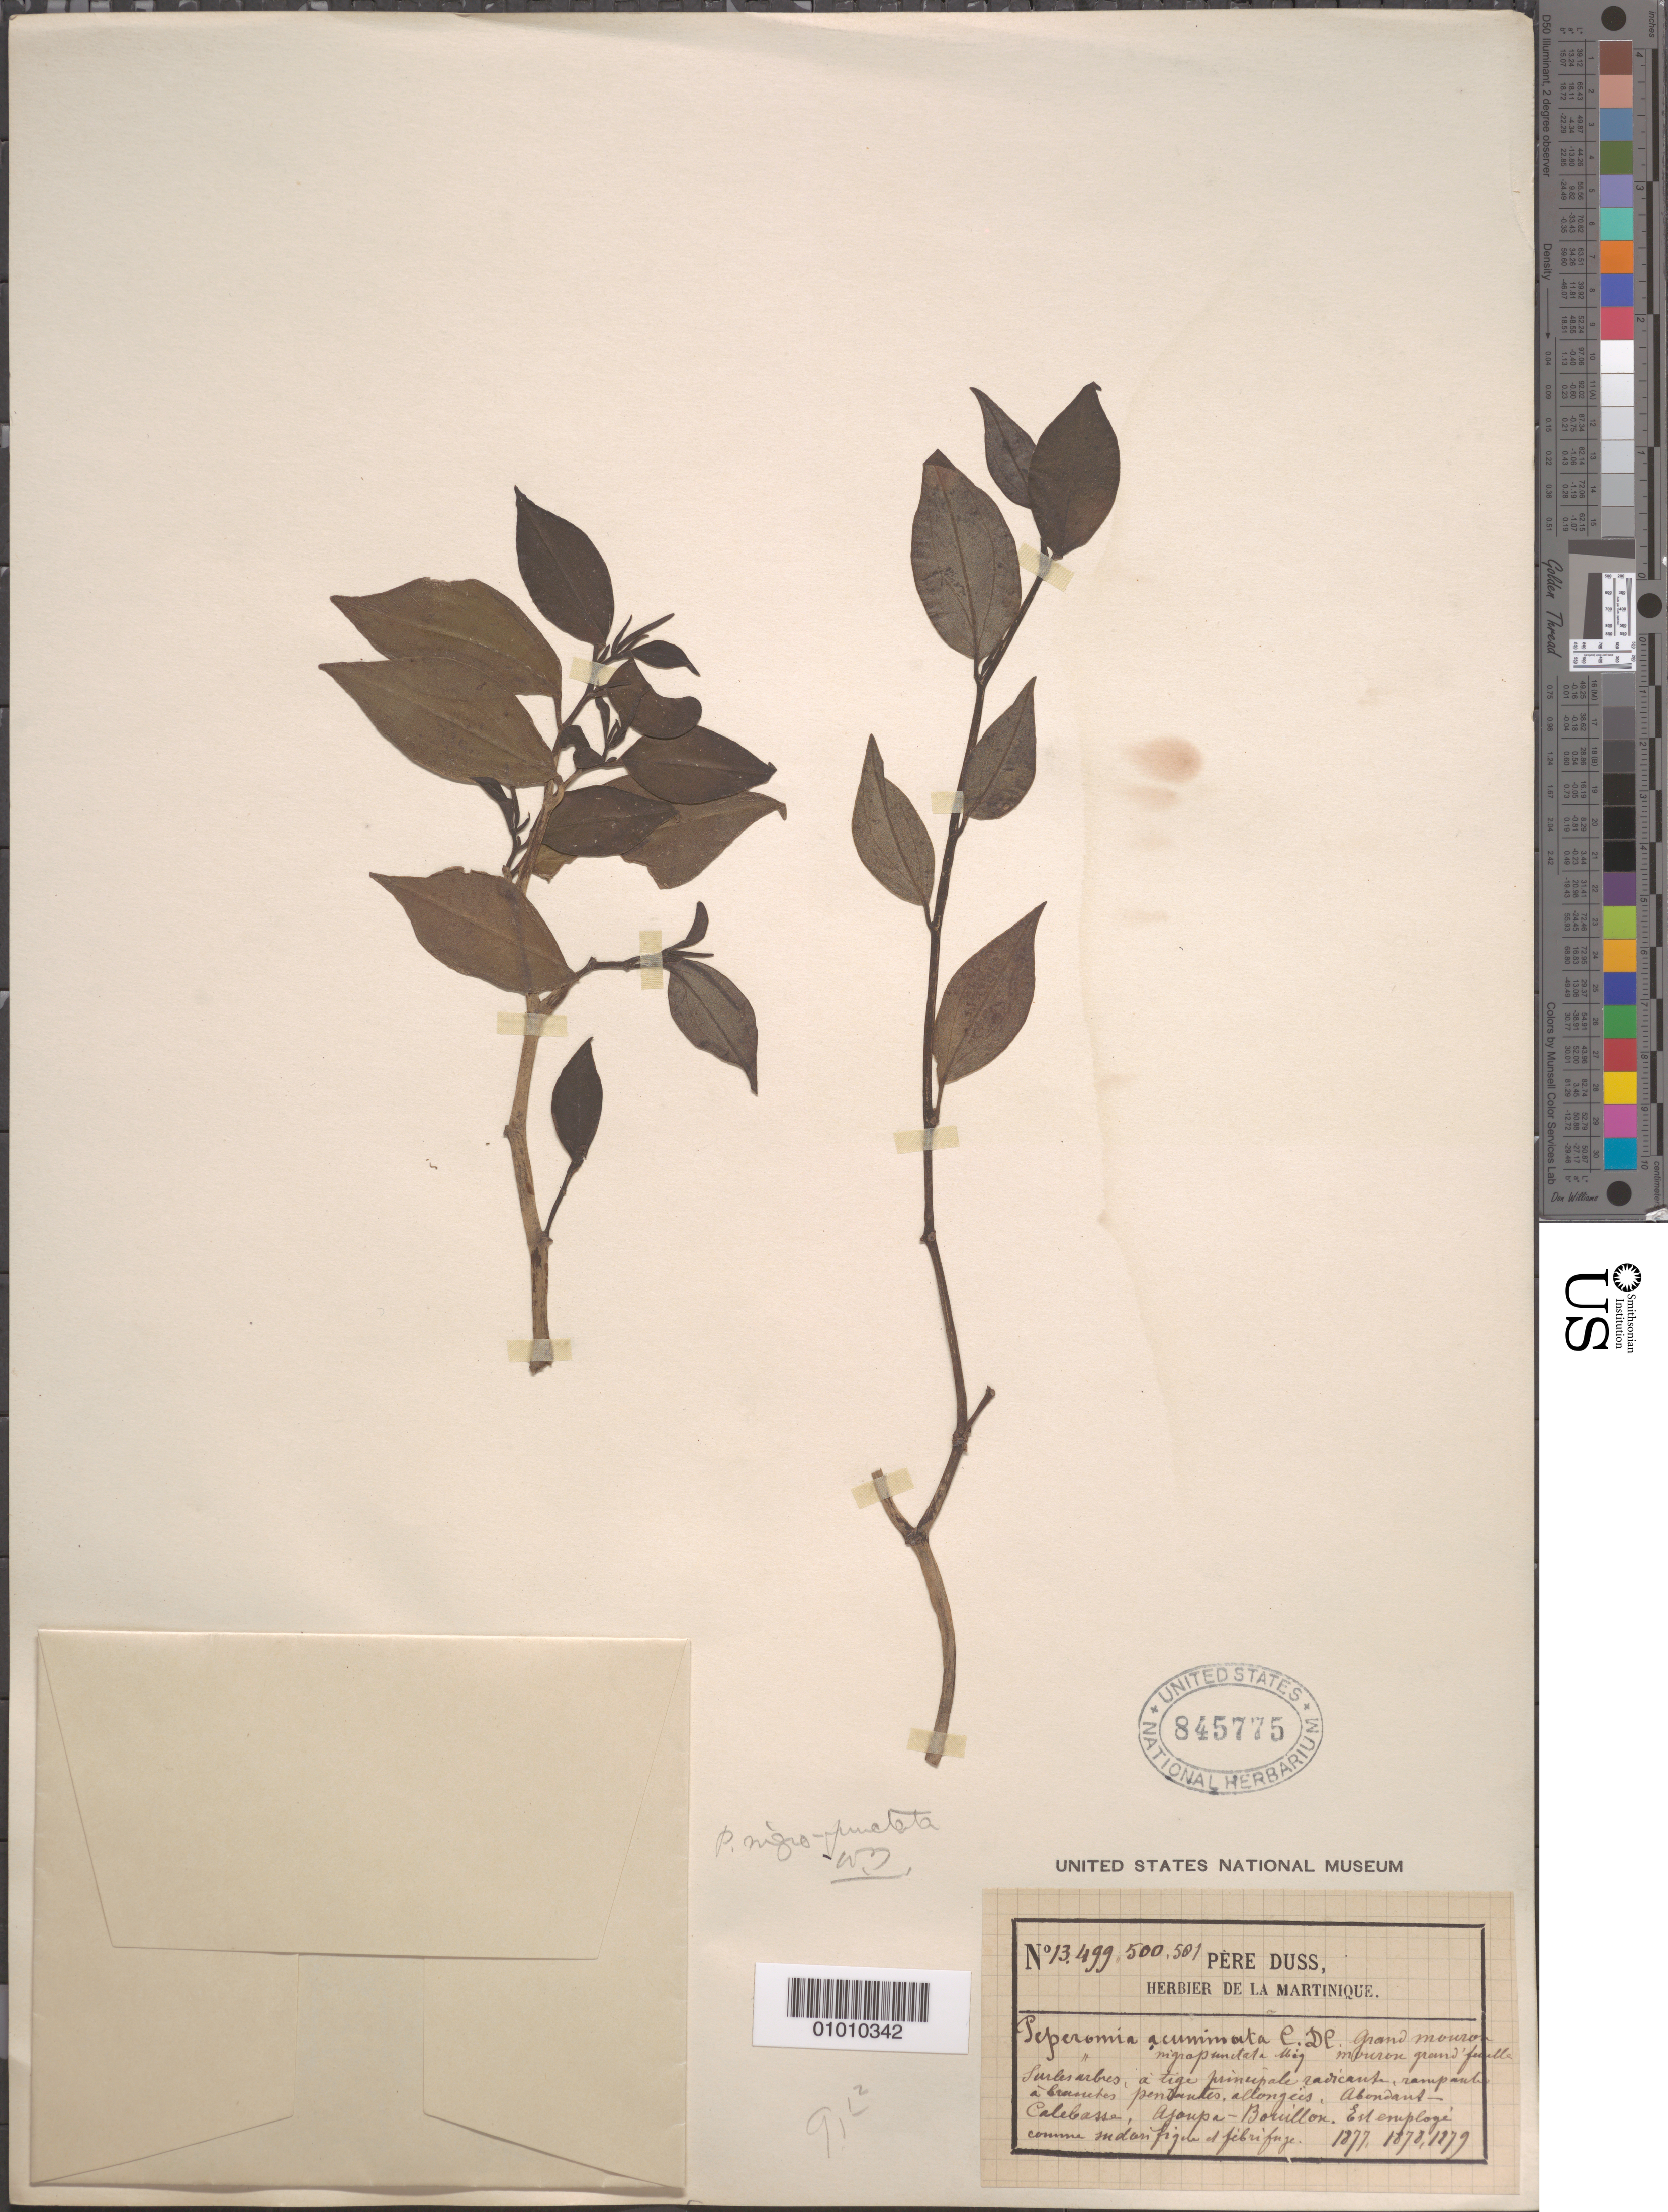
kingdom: Plantae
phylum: Tracheophyta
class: Magnoliopsida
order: Piperales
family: Piperaceae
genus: Peperomia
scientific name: Peperomia nigropunctata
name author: Miq.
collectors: Père Duss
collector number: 13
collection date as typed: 1877 to -- --- 1879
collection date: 1877/1879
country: Martinique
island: Martinique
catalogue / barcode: US 845775